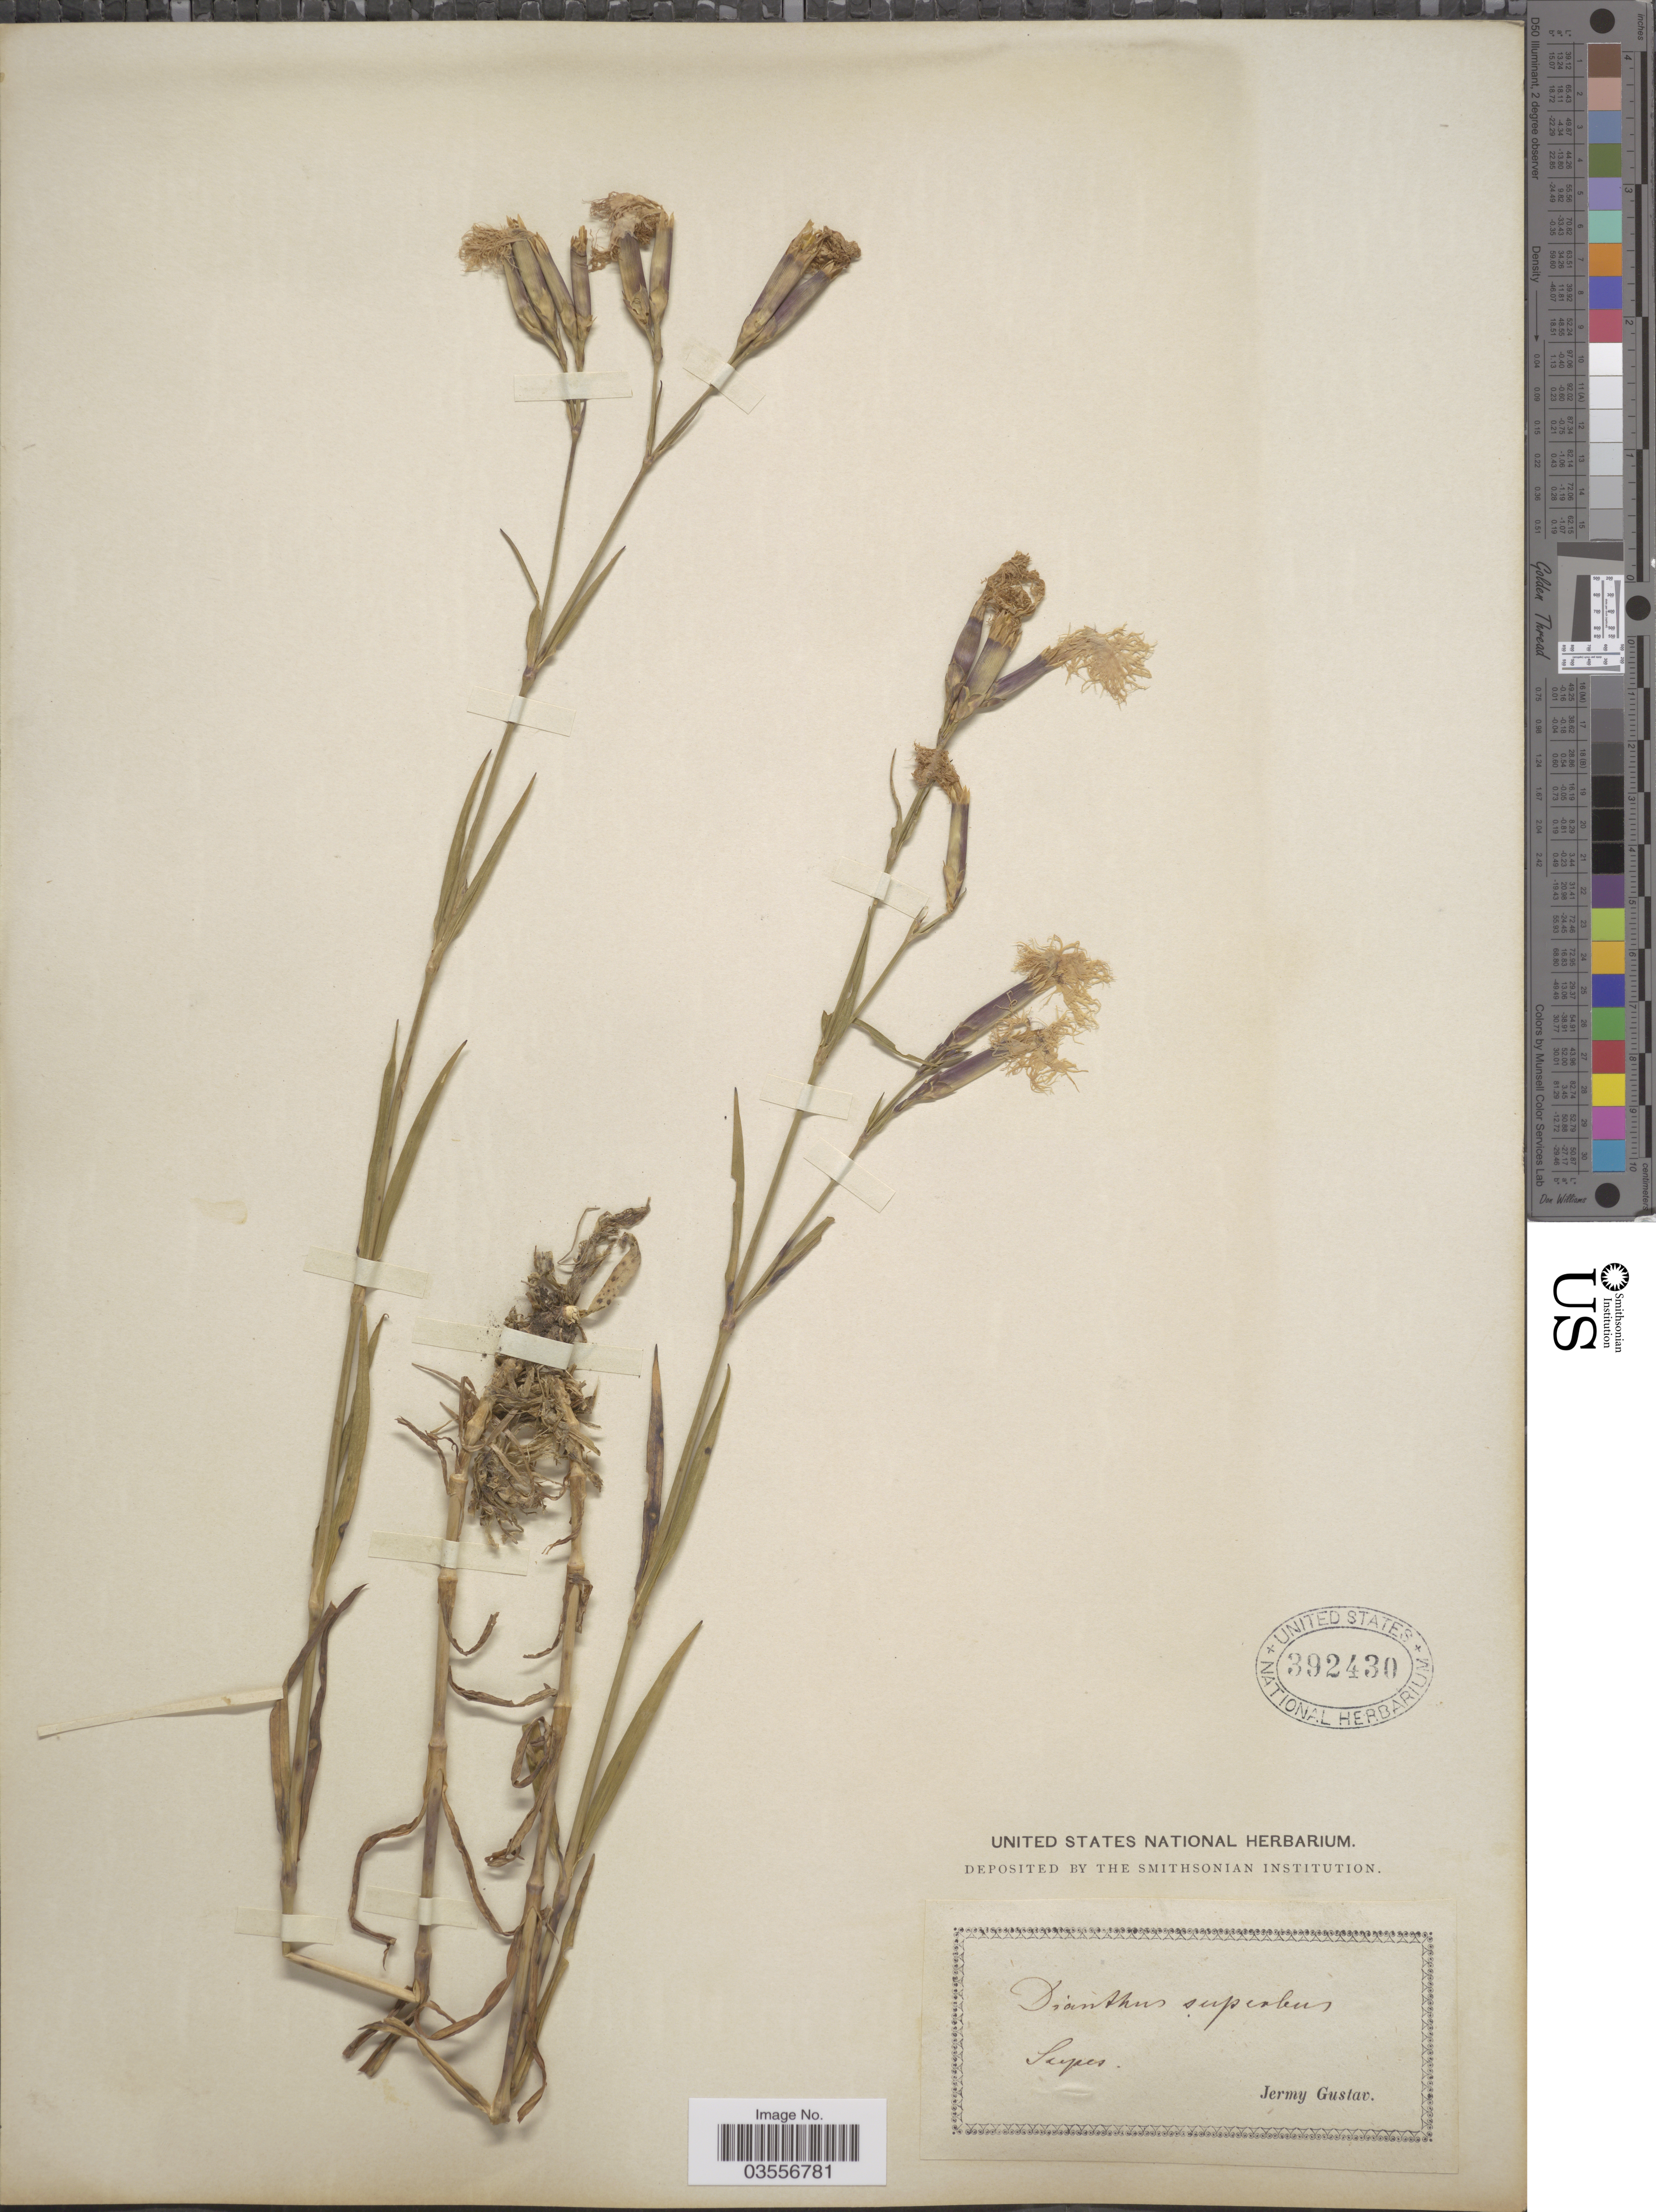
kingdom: Plantae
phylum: Tracheophyta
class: Magnoliopsida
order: Caryophyllales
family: Caryophyllaceae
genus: Dianthus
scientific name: Dianthus superbus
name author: L.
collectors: J. Gustav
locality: Supes [interpreted].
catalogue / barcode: US 392430